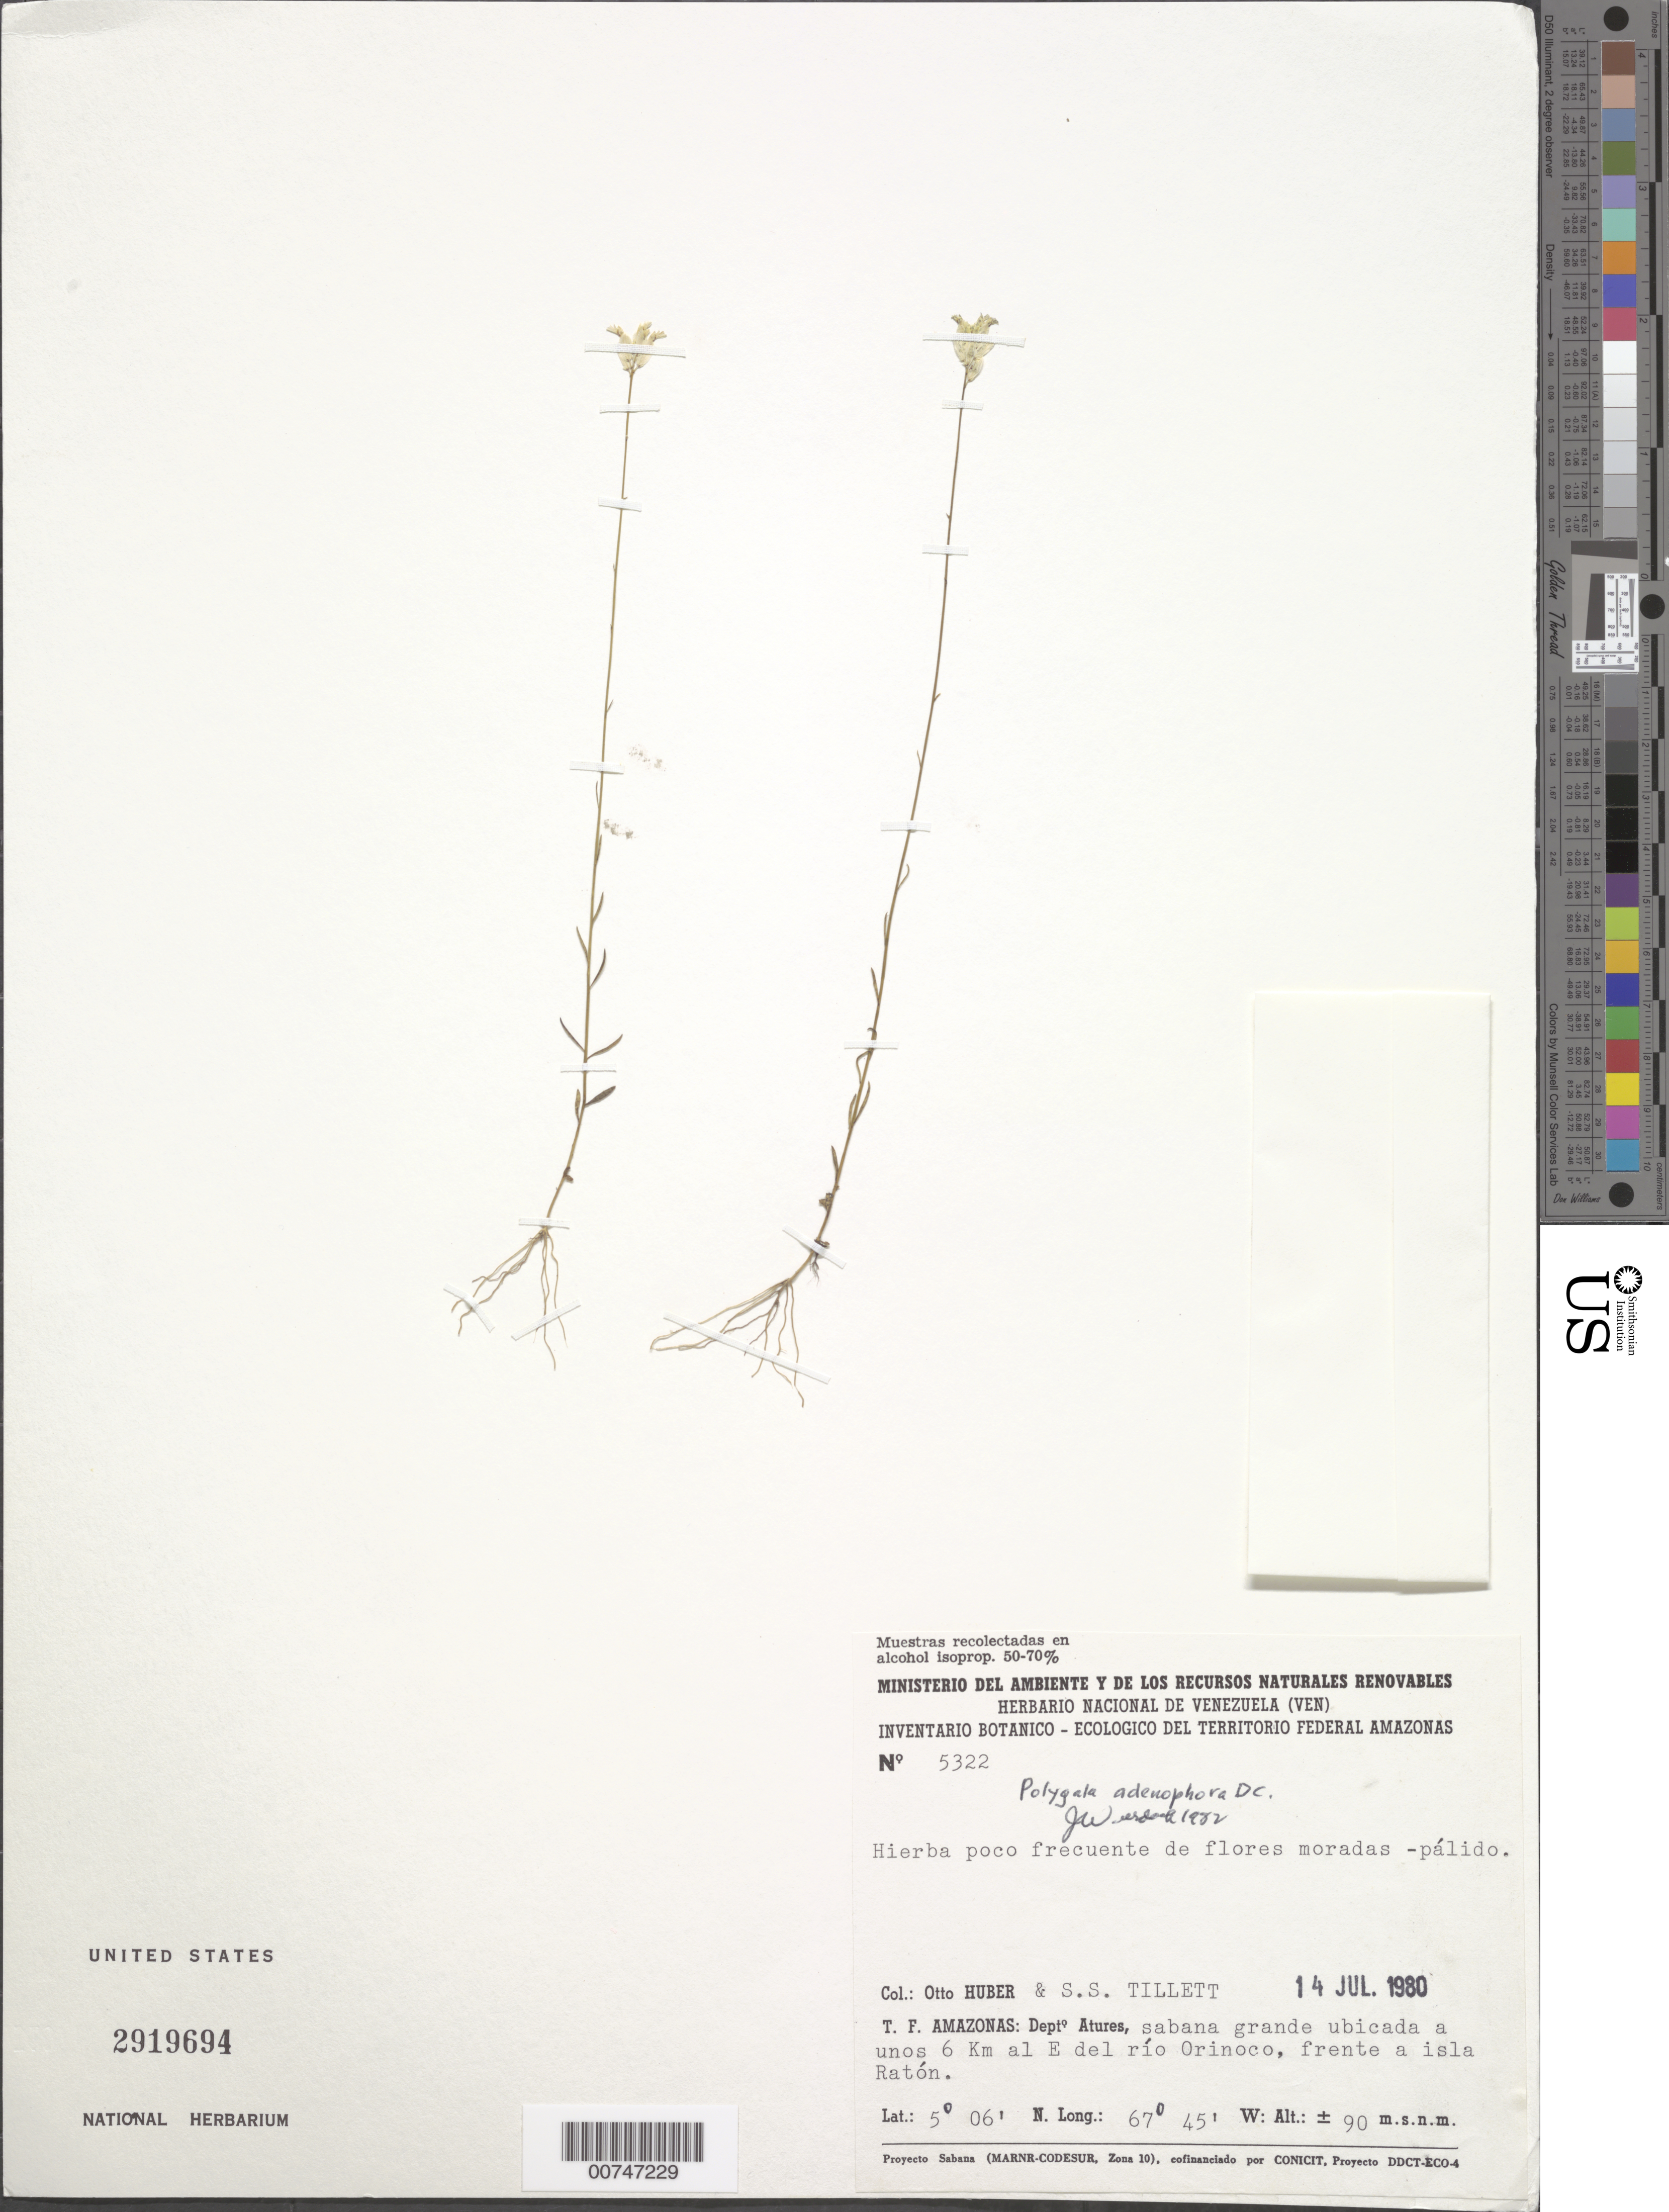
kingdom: Plantae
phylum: Tracheophyta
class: Magnoliopsida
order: Fabales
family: Polygalaceae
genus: Polygala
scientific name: Polygala adenophora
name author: DC.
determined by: Wurdack, John J., (US), US (UNITED STATES)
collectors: O. Huber & S. S. Tillett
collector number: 5322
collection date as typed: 14-Jul-80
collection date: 1980-07-14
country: Venezuela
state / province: Amazonas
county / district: Atures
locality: Isla Ratón, near, 6 km E of Río Orinoco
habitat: Large savanna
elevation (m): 90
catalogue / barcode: US 2919694